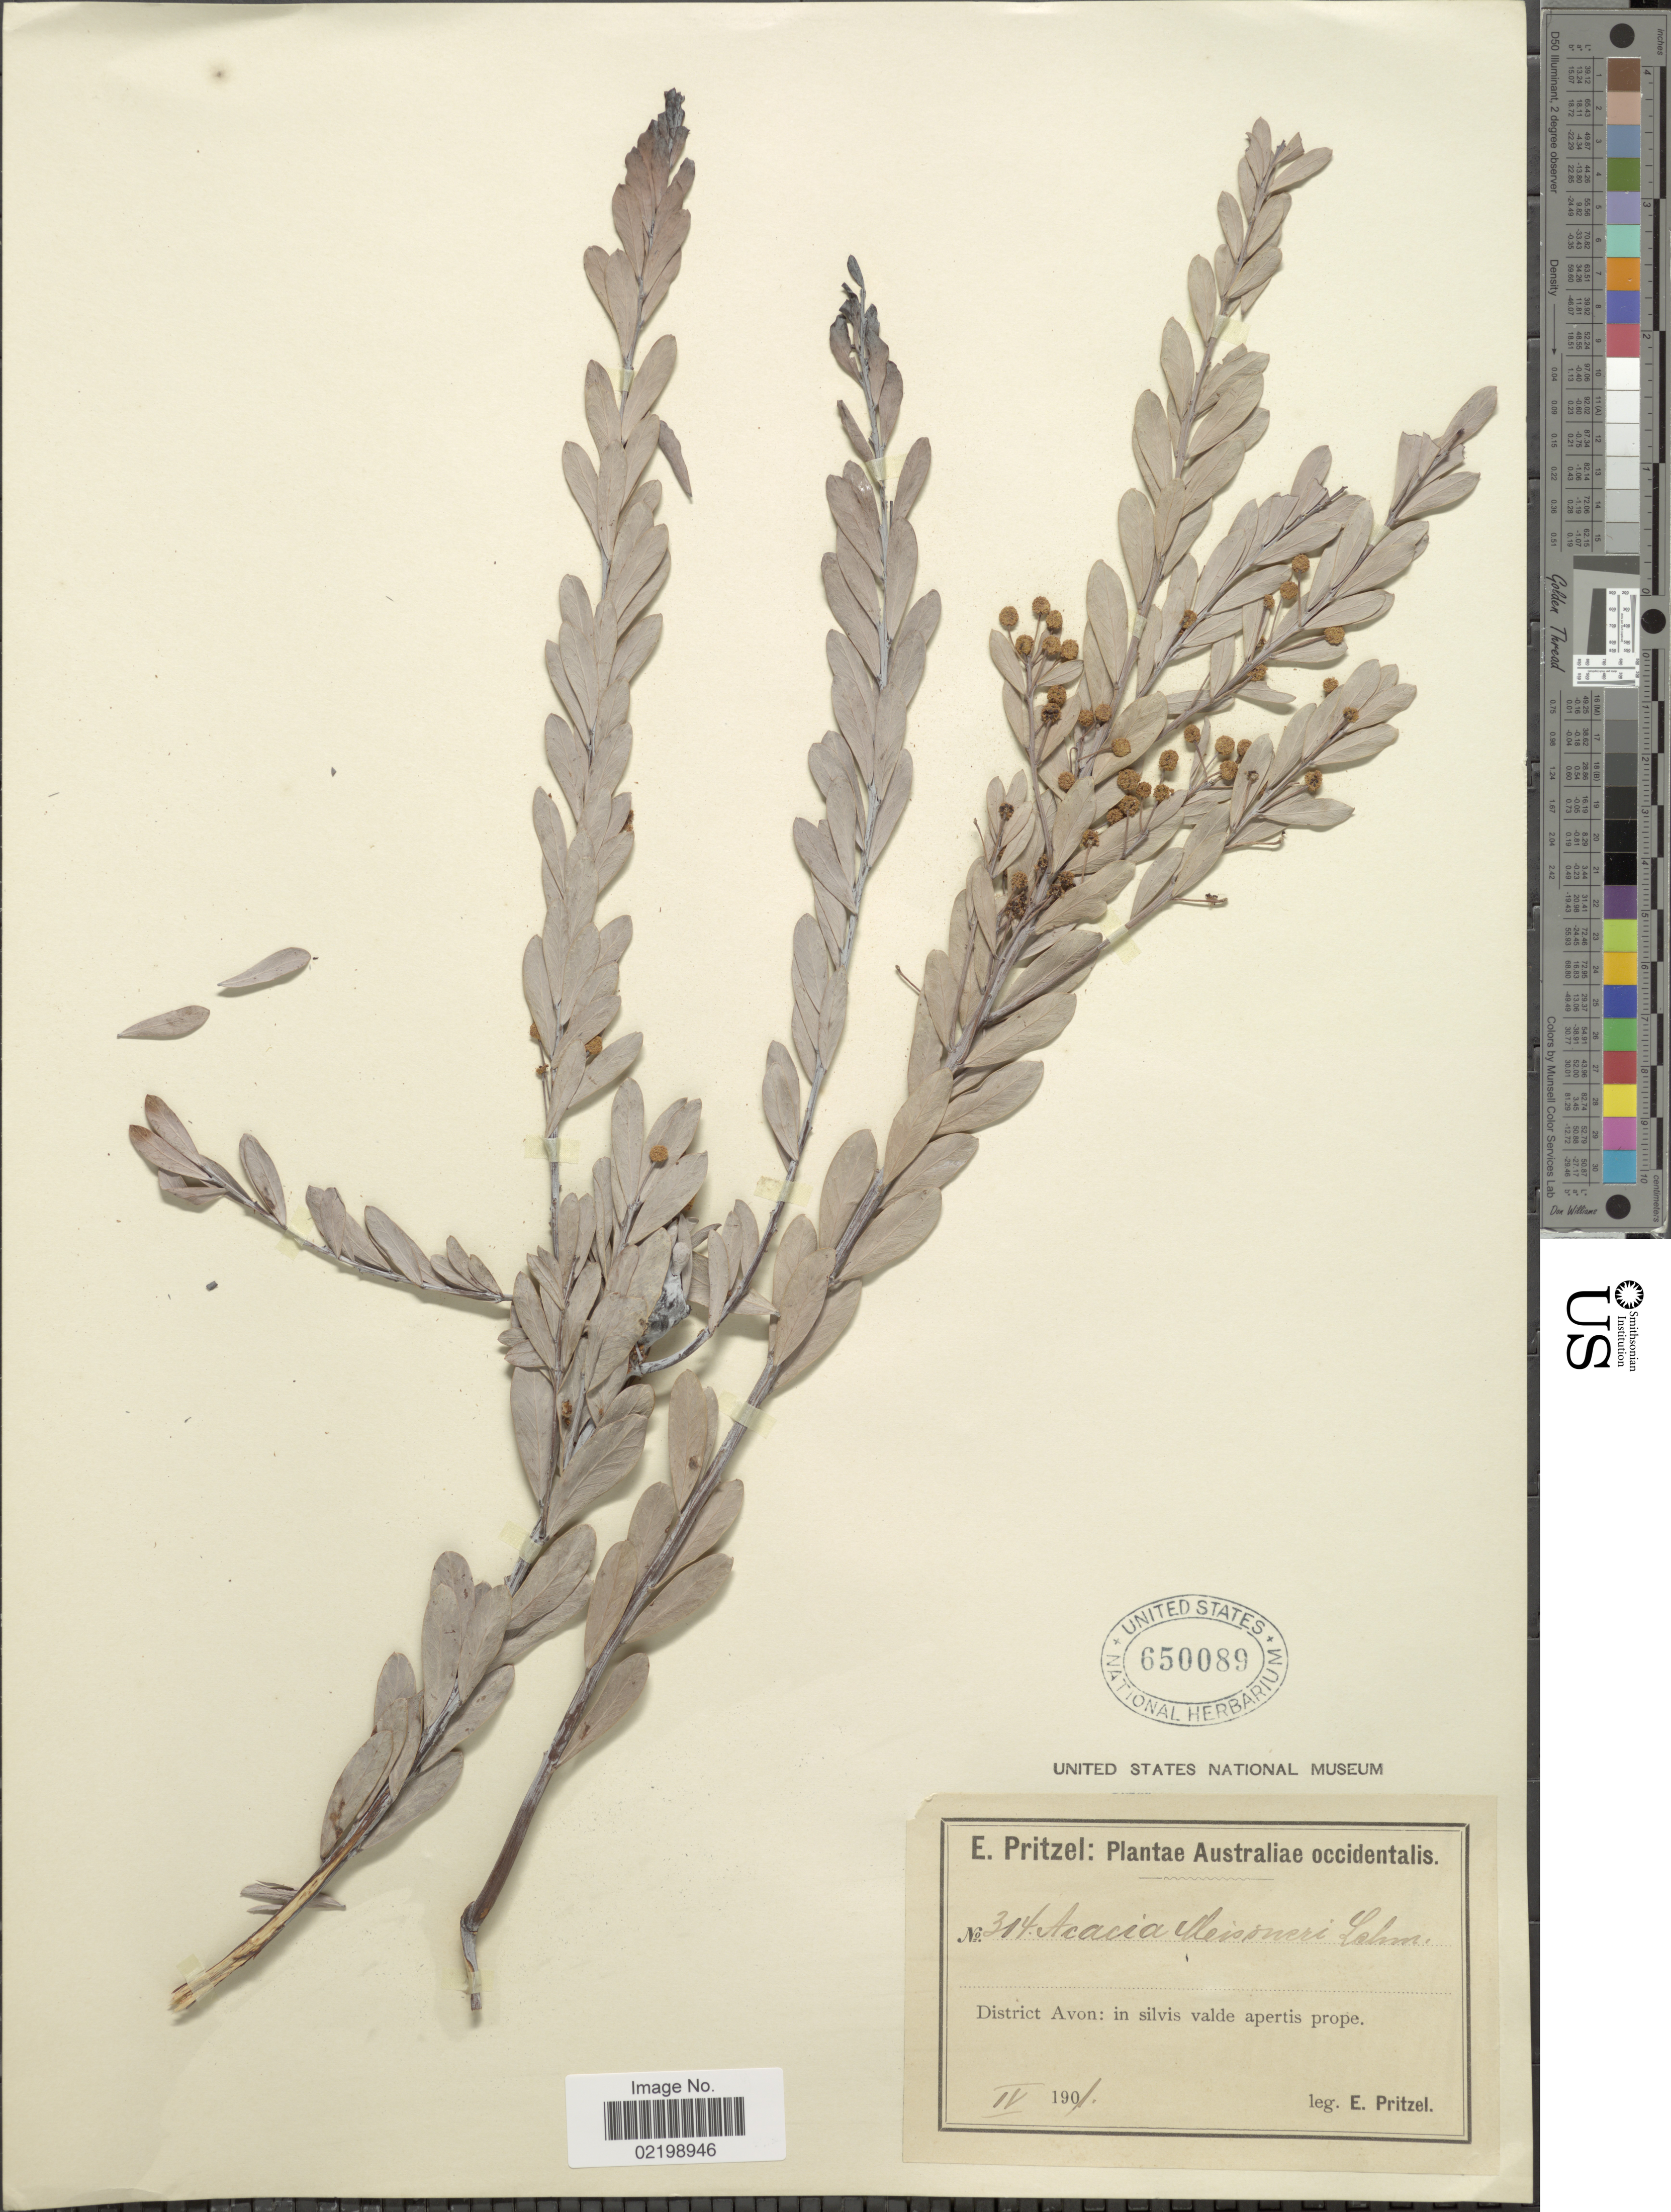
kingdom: Plantae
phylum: Tracheophyta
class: Magnoliopsida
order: Fabales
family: Fabaceae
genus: Acacia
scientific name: Acacia meisneri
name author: Lehm. ex Meisn.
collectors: E. G. Pritzel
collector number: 304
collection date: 1901-02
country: Australia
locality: District Avon: in silvis valde apertis prope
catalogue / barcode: US 650089